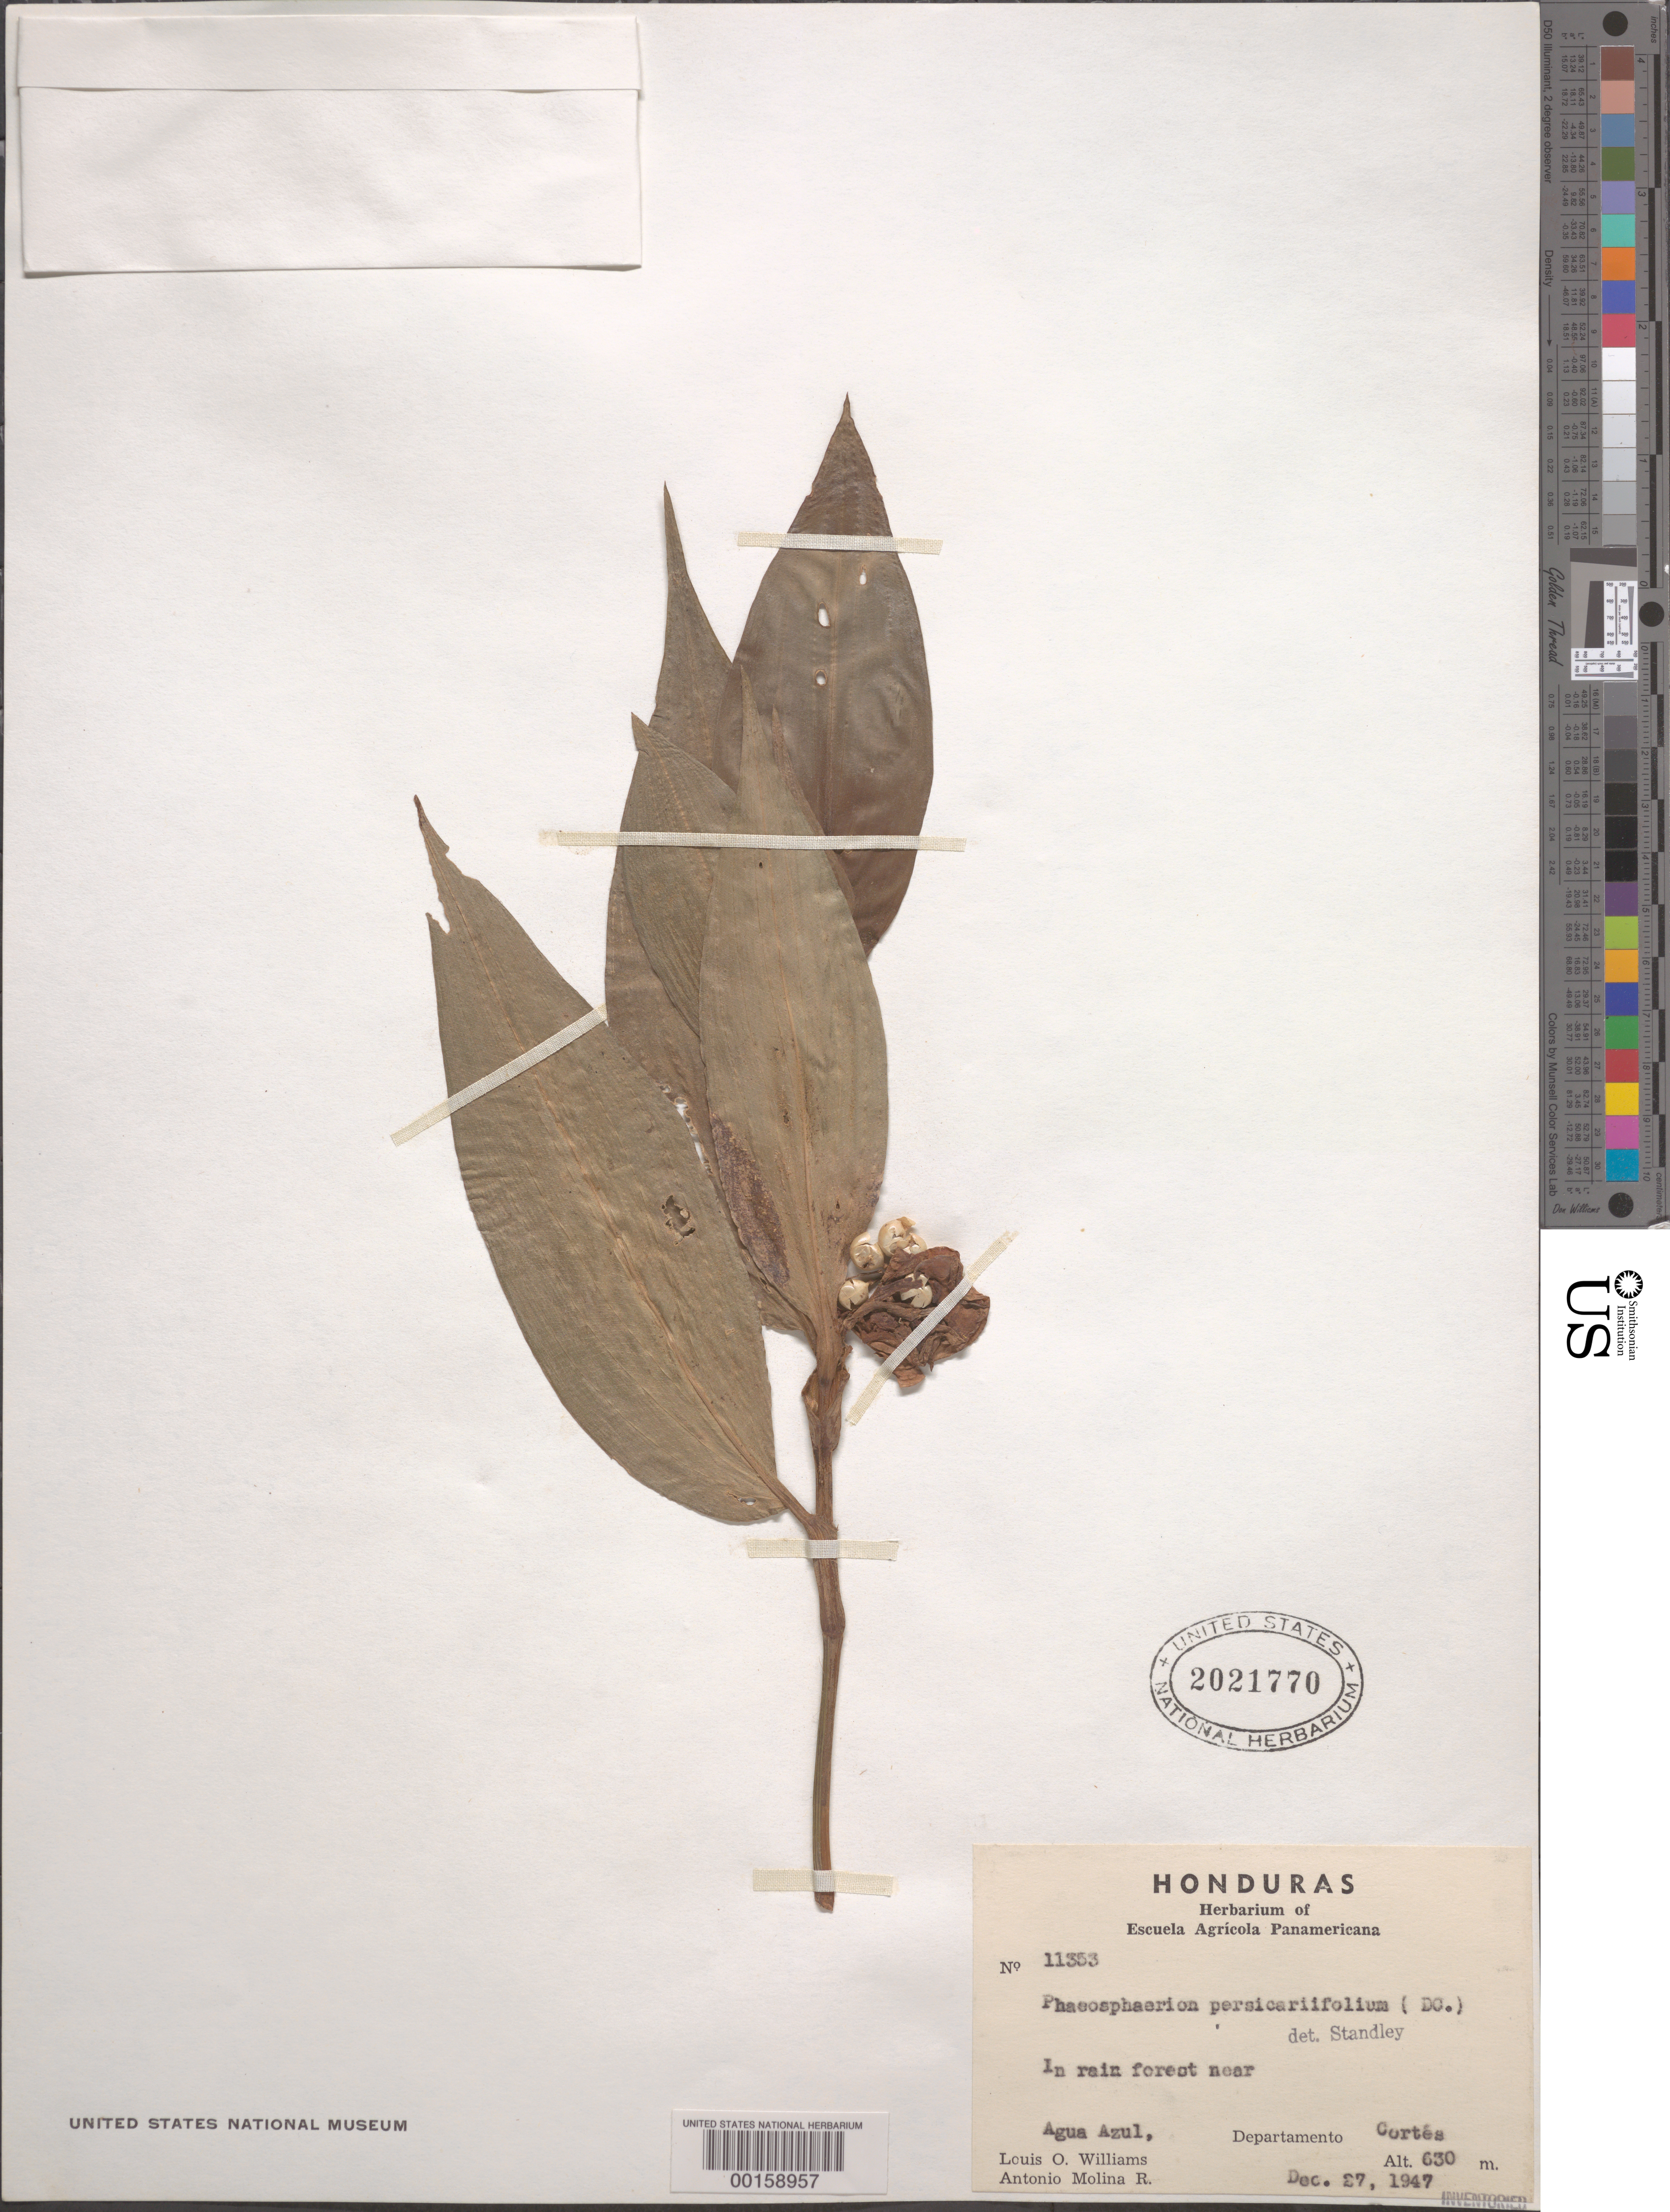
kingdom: Plantae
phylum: Tracheophyta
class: Liliopsida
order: Commelinales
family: Commelinaceae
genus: Commelina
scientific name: Commelina rufipes var. glabrata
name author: (D.R. Hunt) Faden & D.R. Hunt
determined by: Standley, Paul C.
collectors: L. O. Williams & A. Molina R.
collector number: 11353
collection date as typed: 27 Dec 1947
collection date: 1947-12-27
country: Honduras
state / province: Cortés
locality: Near Agua Azul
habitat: Rainforest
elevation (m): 630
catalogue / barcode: US 2021770